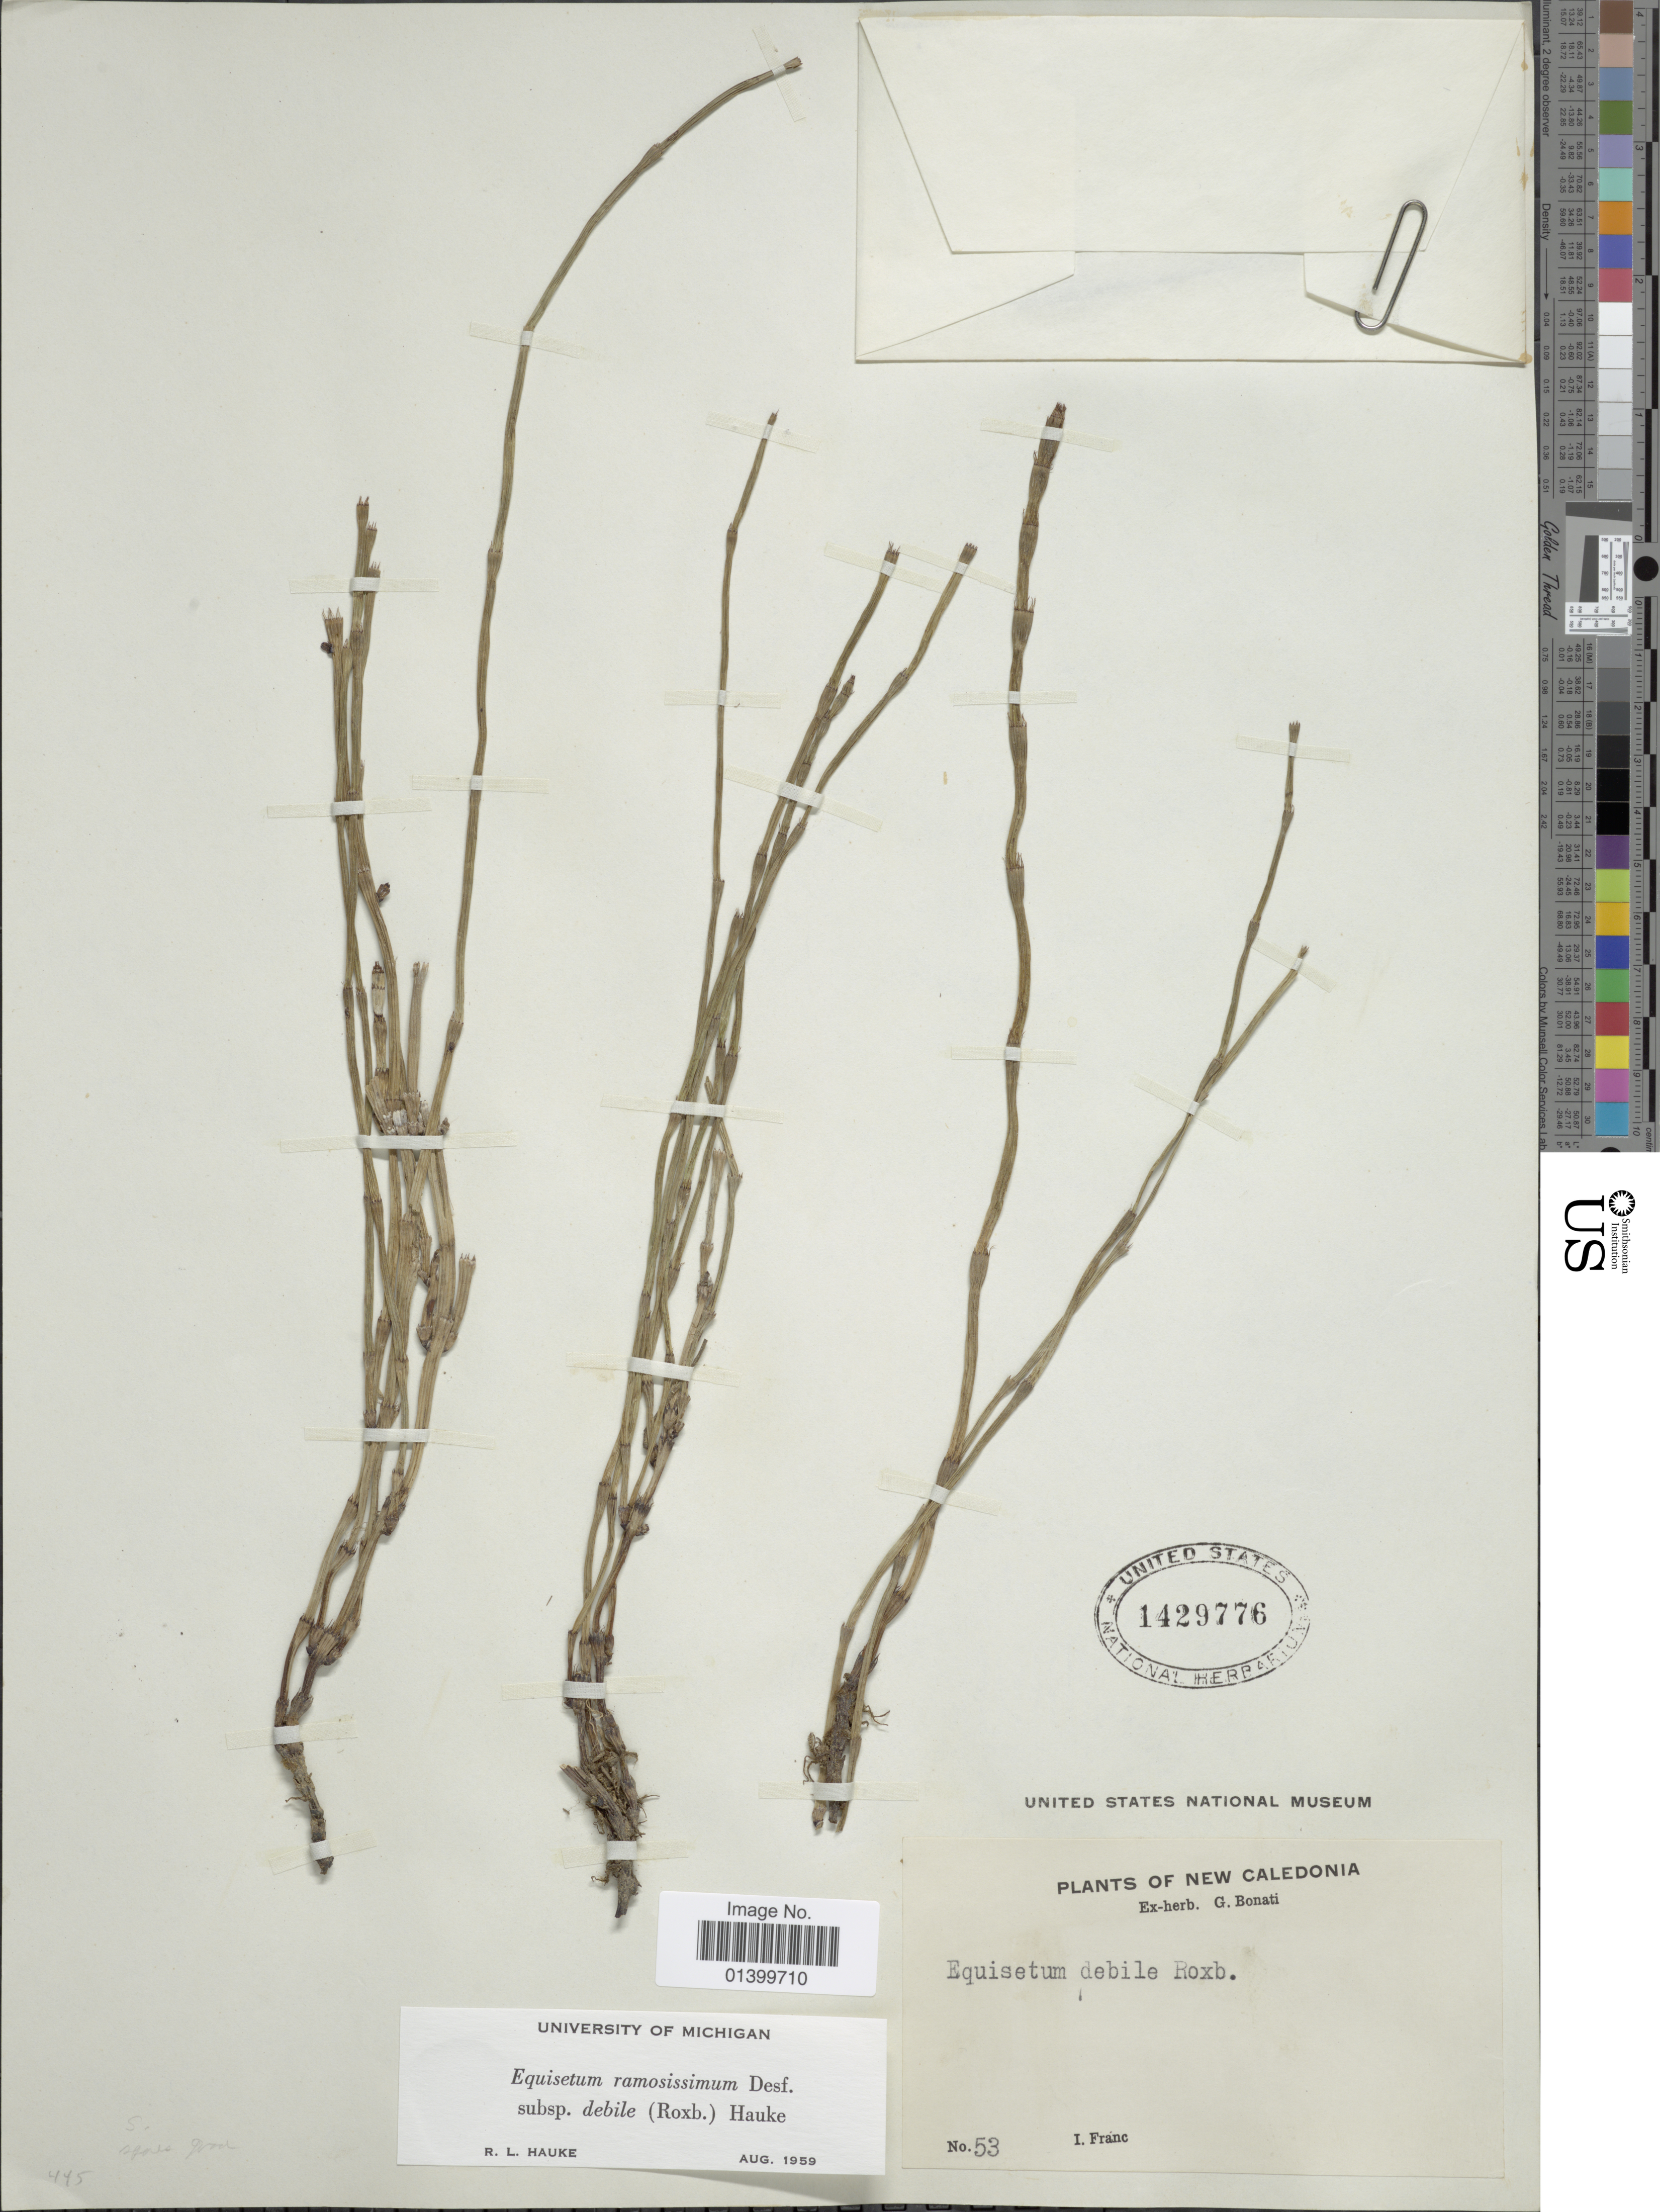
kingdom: Plantae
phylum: Tracheophyta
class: Polypodiopsida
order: Equisetales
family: Equisetaceae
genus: Equisetum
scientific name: Equisetum ramosissimum subsp. debile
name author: (Roxb. ex Vaucher) Hauke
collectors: I. Franc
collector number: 53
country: New Caledonia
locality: Plants of New Caledonia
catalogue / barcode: US 1429776